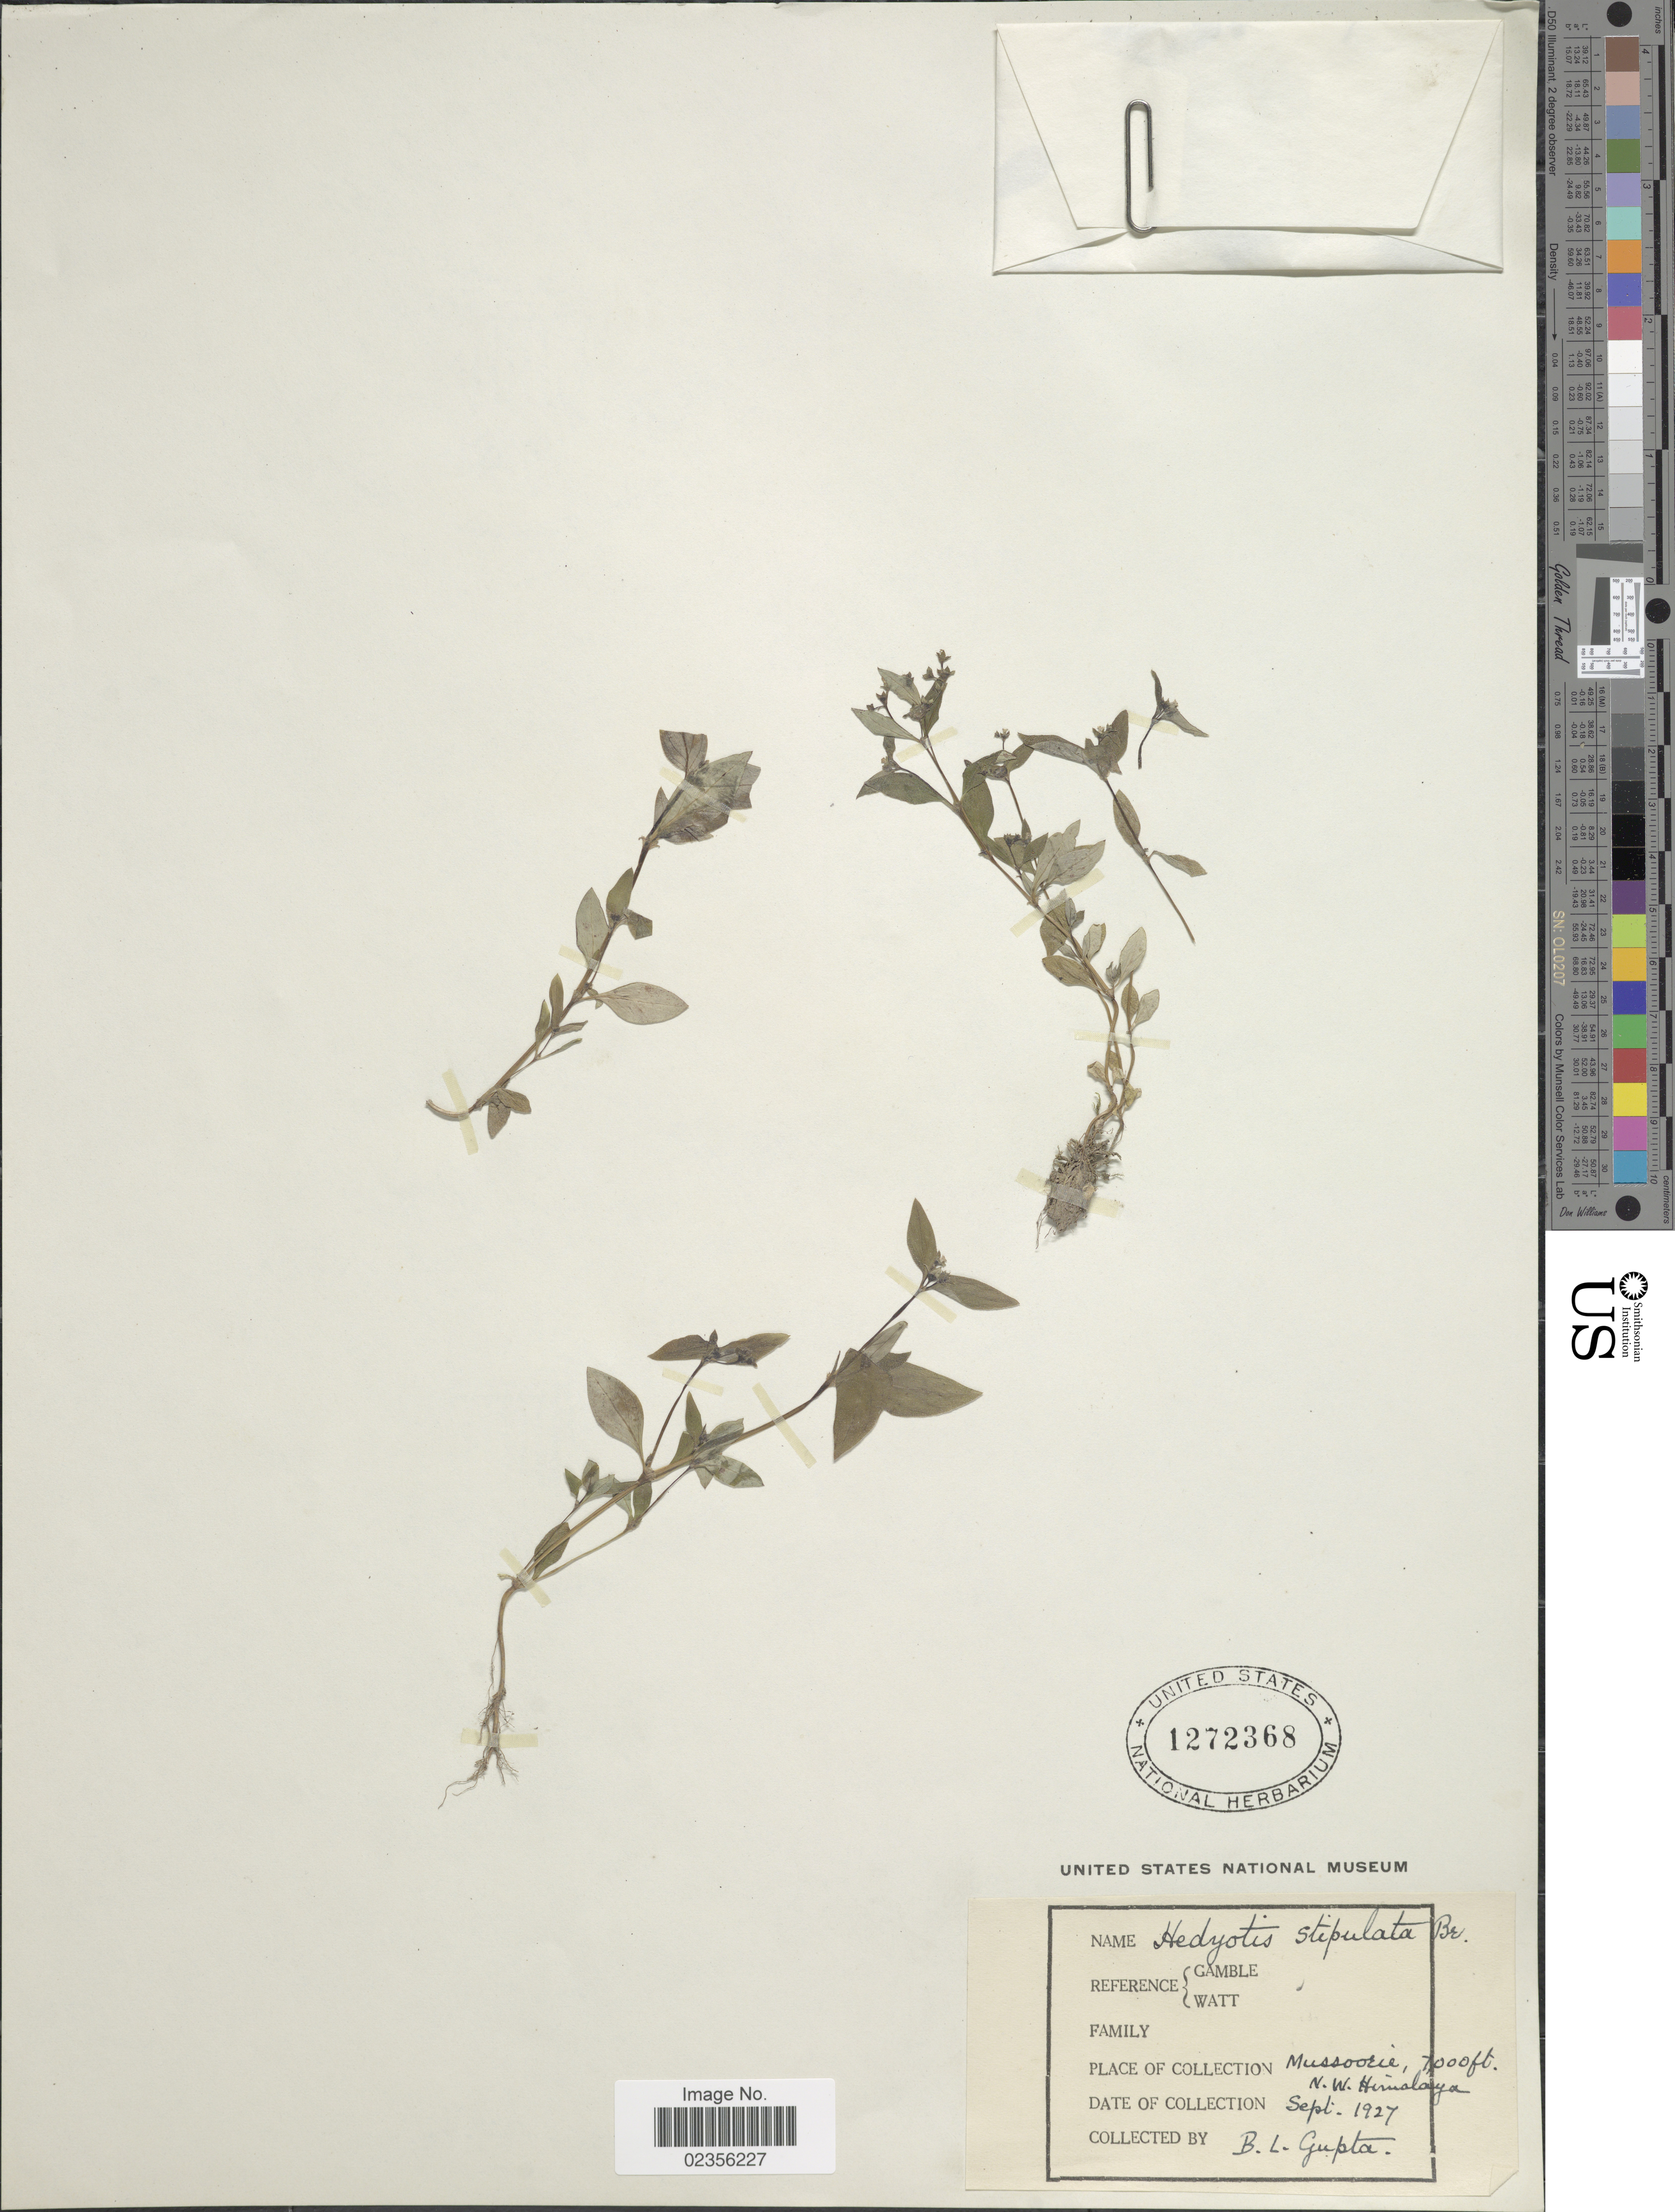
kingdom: Plantae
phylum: Tracheophyta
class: Magnoliopsida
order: Gentianales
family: Rubiaceae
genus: Hedyotis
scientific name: Hedyotis stipulata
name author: R. Br. ex Hook. f.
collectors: B. L. Gupta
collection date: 1927-09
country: India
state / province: Uttarakhand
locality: Mussoorie, N. W. Himalaya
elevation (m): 2134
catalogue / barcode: US 1272368